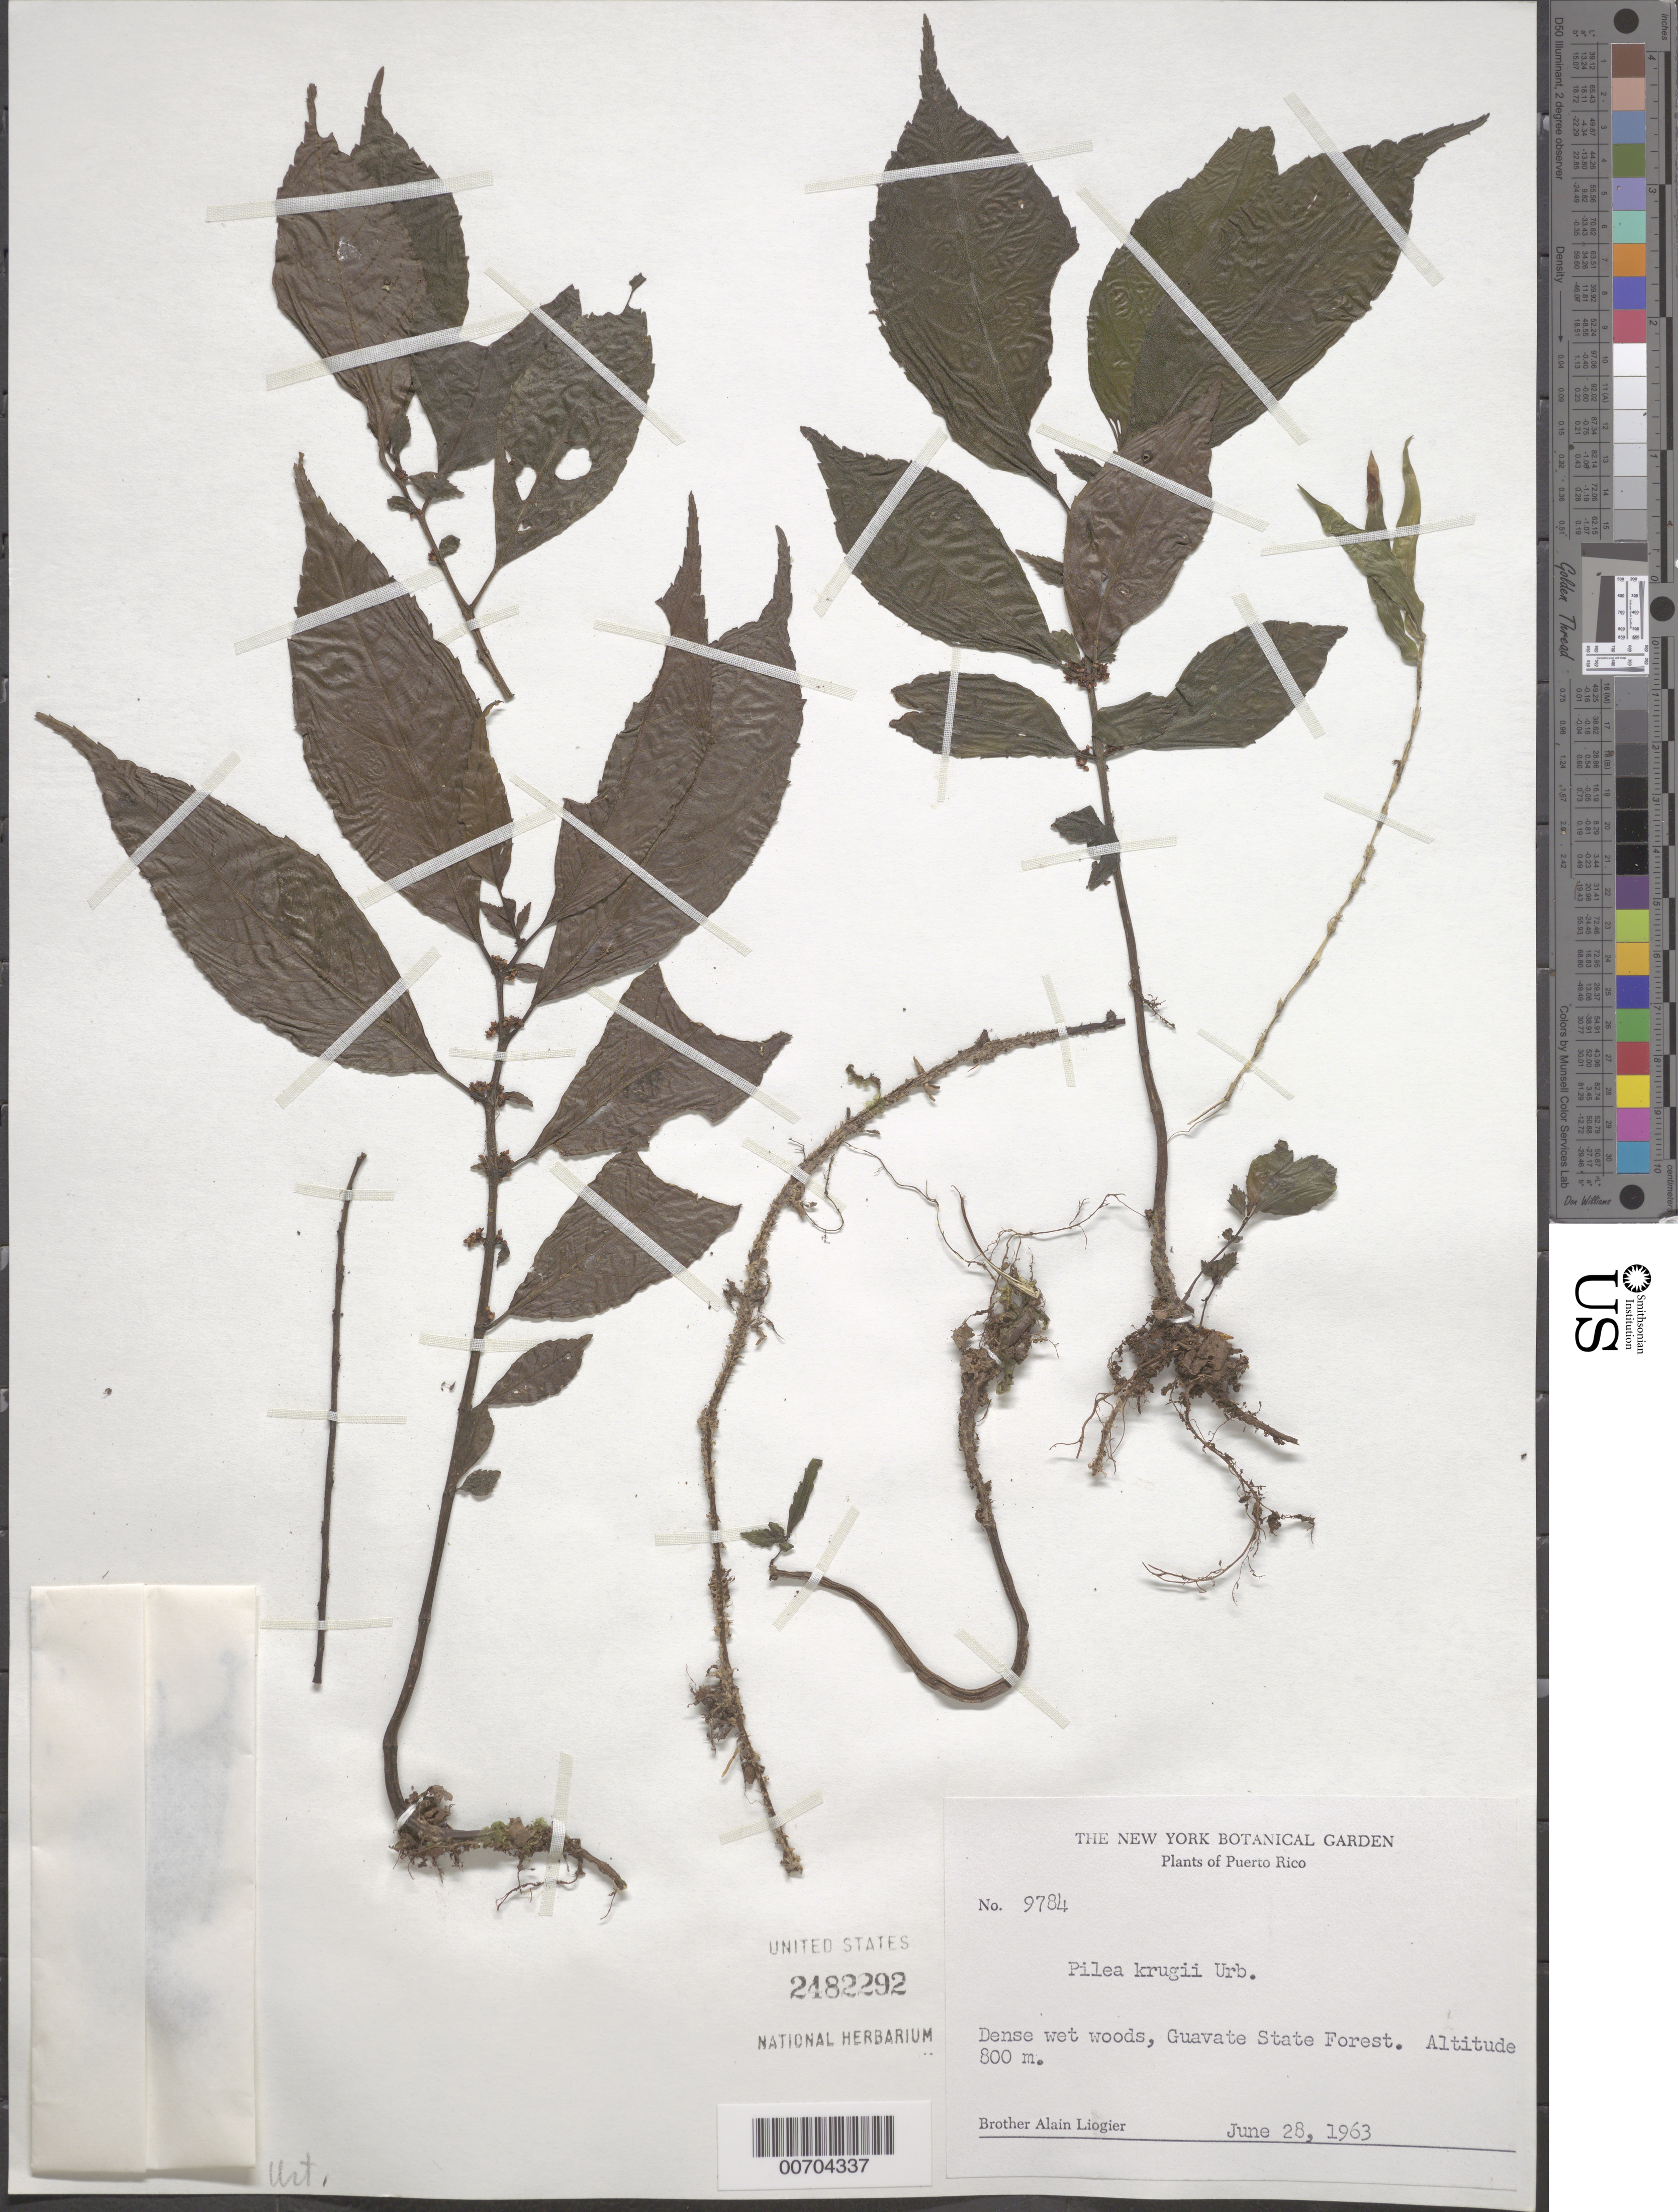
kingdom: Plantae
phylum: Tracheophyta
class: Magnoliopsida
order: Rosales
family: Urticaceae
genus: Pilea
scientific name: Pilea krugii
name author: Urb.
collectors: A. H. Liogier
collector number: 9784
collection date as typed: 28 Jun 1963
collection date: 1963-06-28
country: Puerto Rico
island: Greater Antilles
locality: Guavate State Forest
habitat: Dense wet woods.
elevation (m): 800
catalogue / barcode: US 2482292